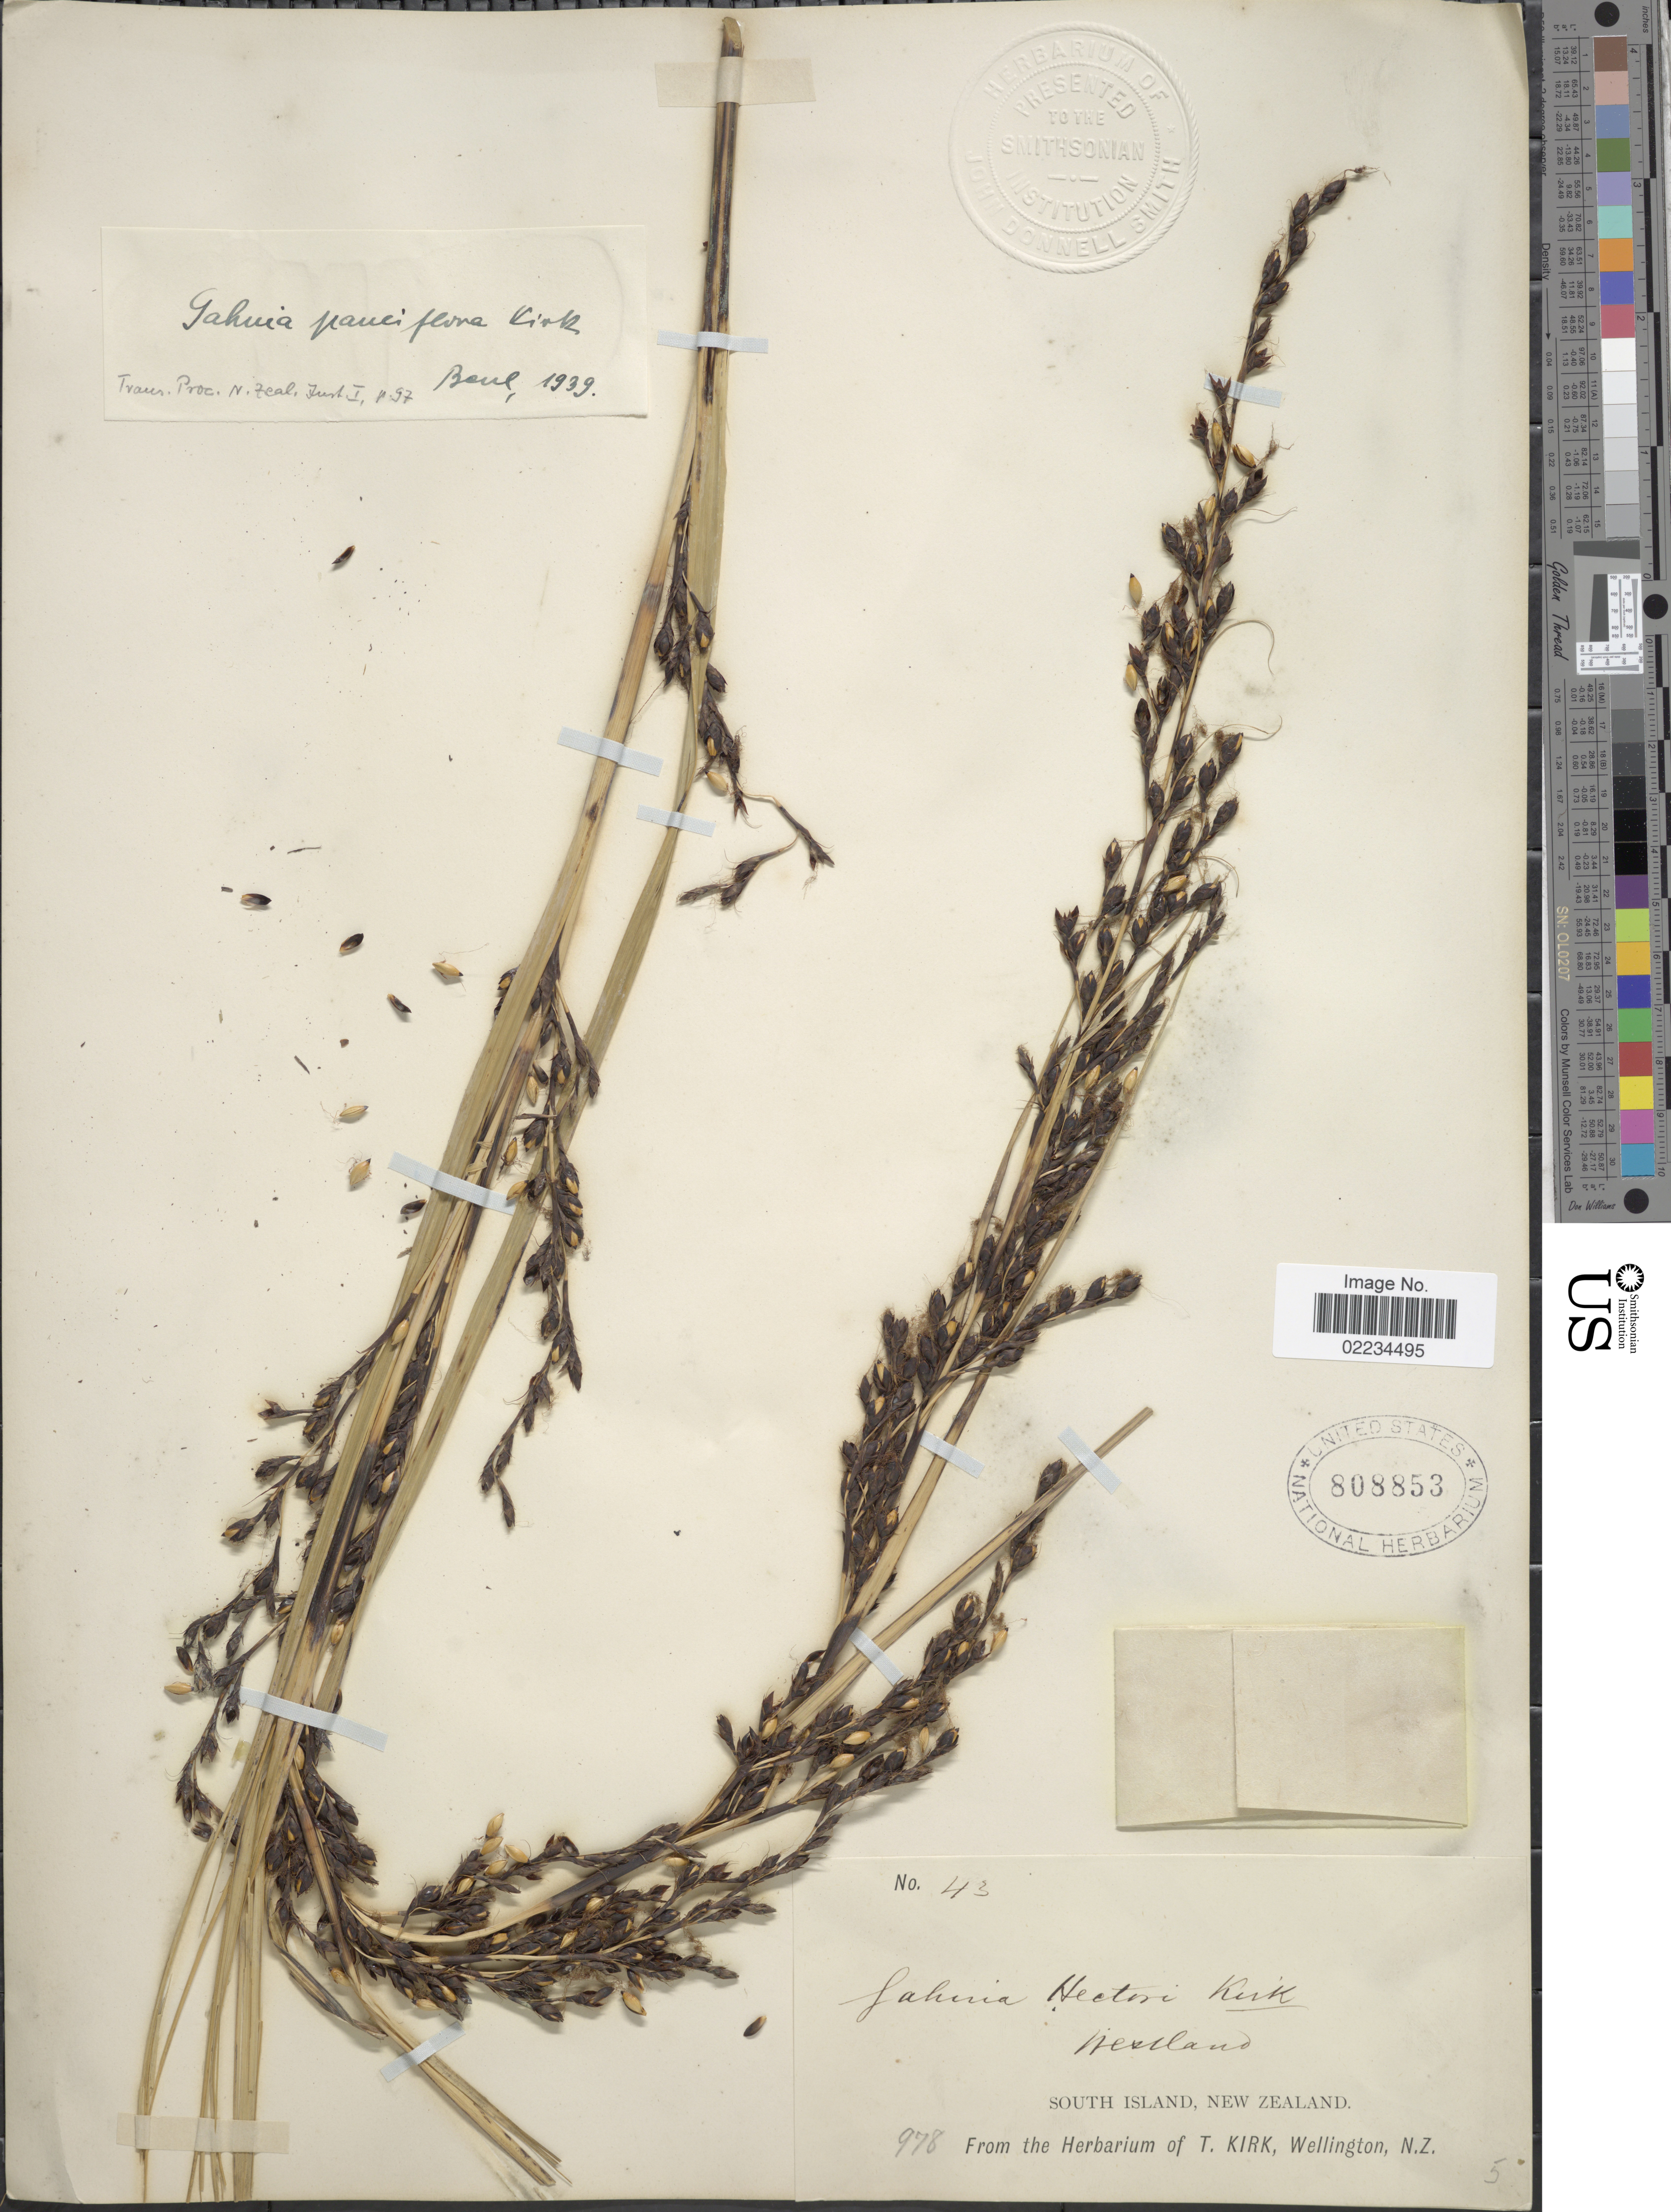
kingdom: Plantae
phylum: Tracheophyta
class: Liliopsida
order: Poales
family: Cyperaceae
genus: Gahnia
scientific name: Gahnia pauciflora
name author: Kirk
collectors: ex herb. T. Kirk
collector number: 43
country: New Zealand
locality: Westland, South Island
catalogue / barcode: US 808853